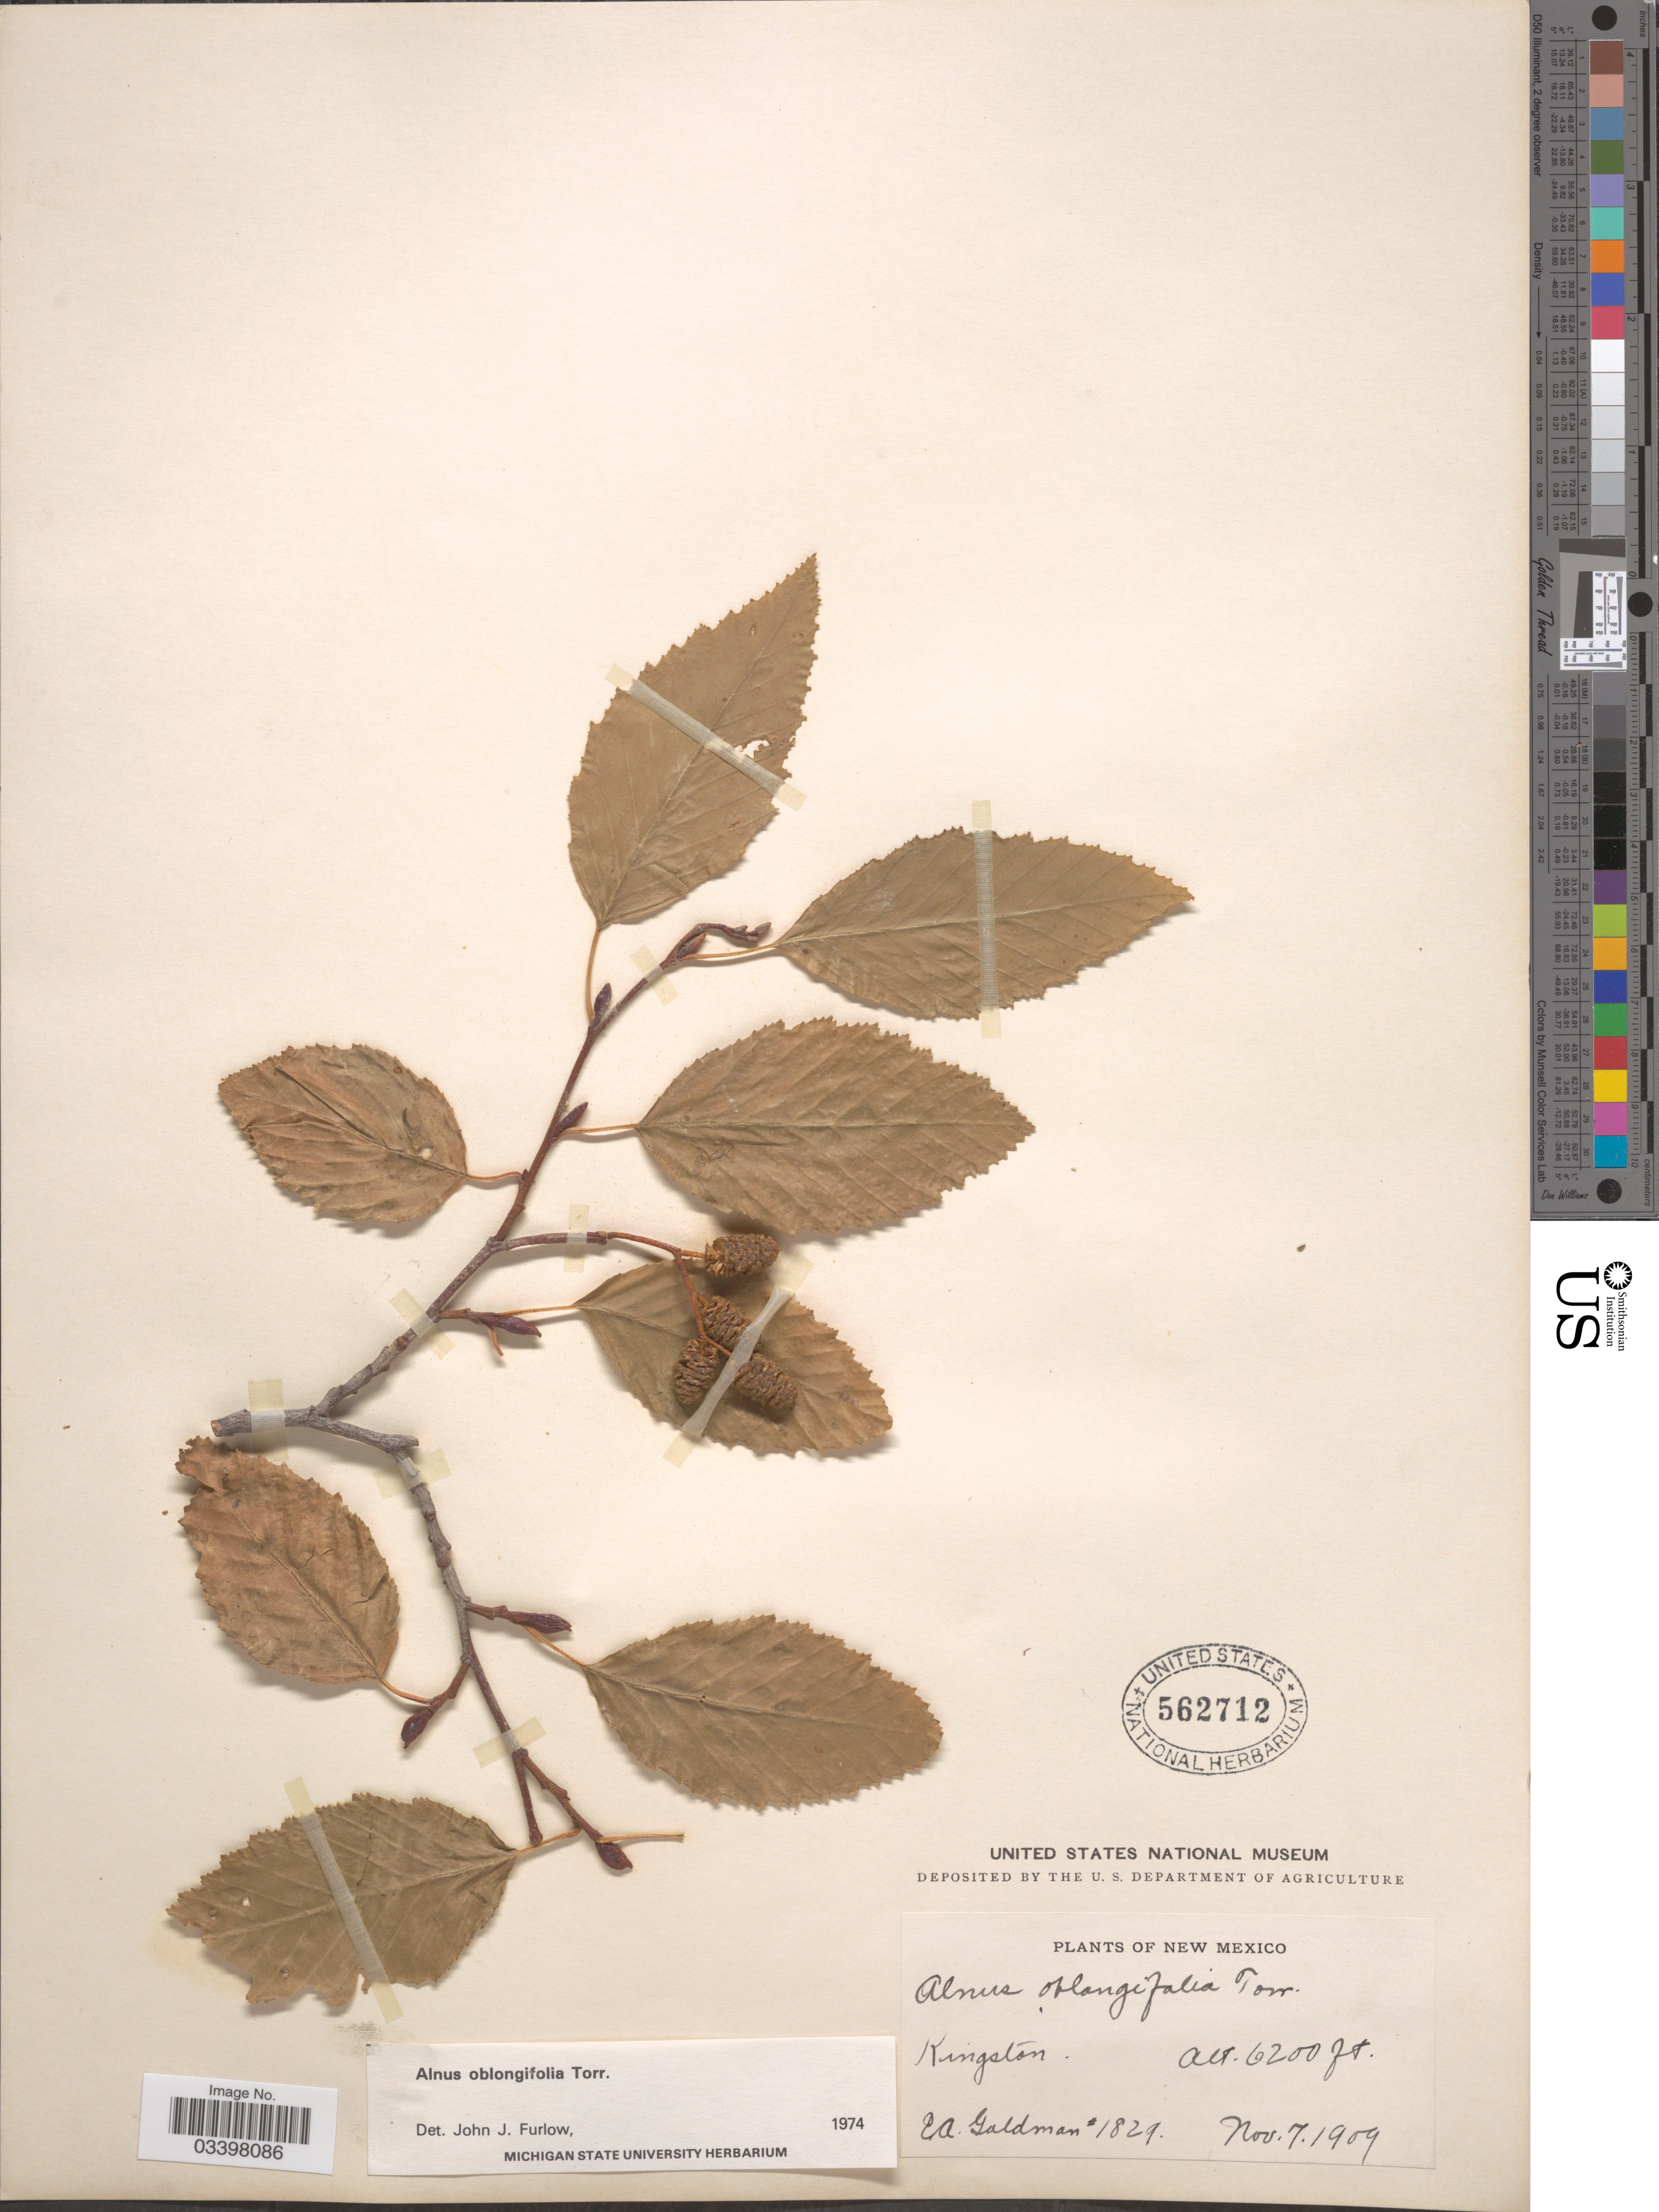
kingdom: Plantae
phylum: Tracheophyta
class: Magnoliopsida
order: Fagales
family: Betulaceae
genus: Alnus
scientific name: Alnus oblongifolia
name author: Torr. in Emory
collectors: E. A. Goldman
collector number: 1829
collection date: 1909-11-07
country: United States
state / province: New Mexico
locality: Kingston.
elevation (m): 1890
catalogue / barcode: US 562712